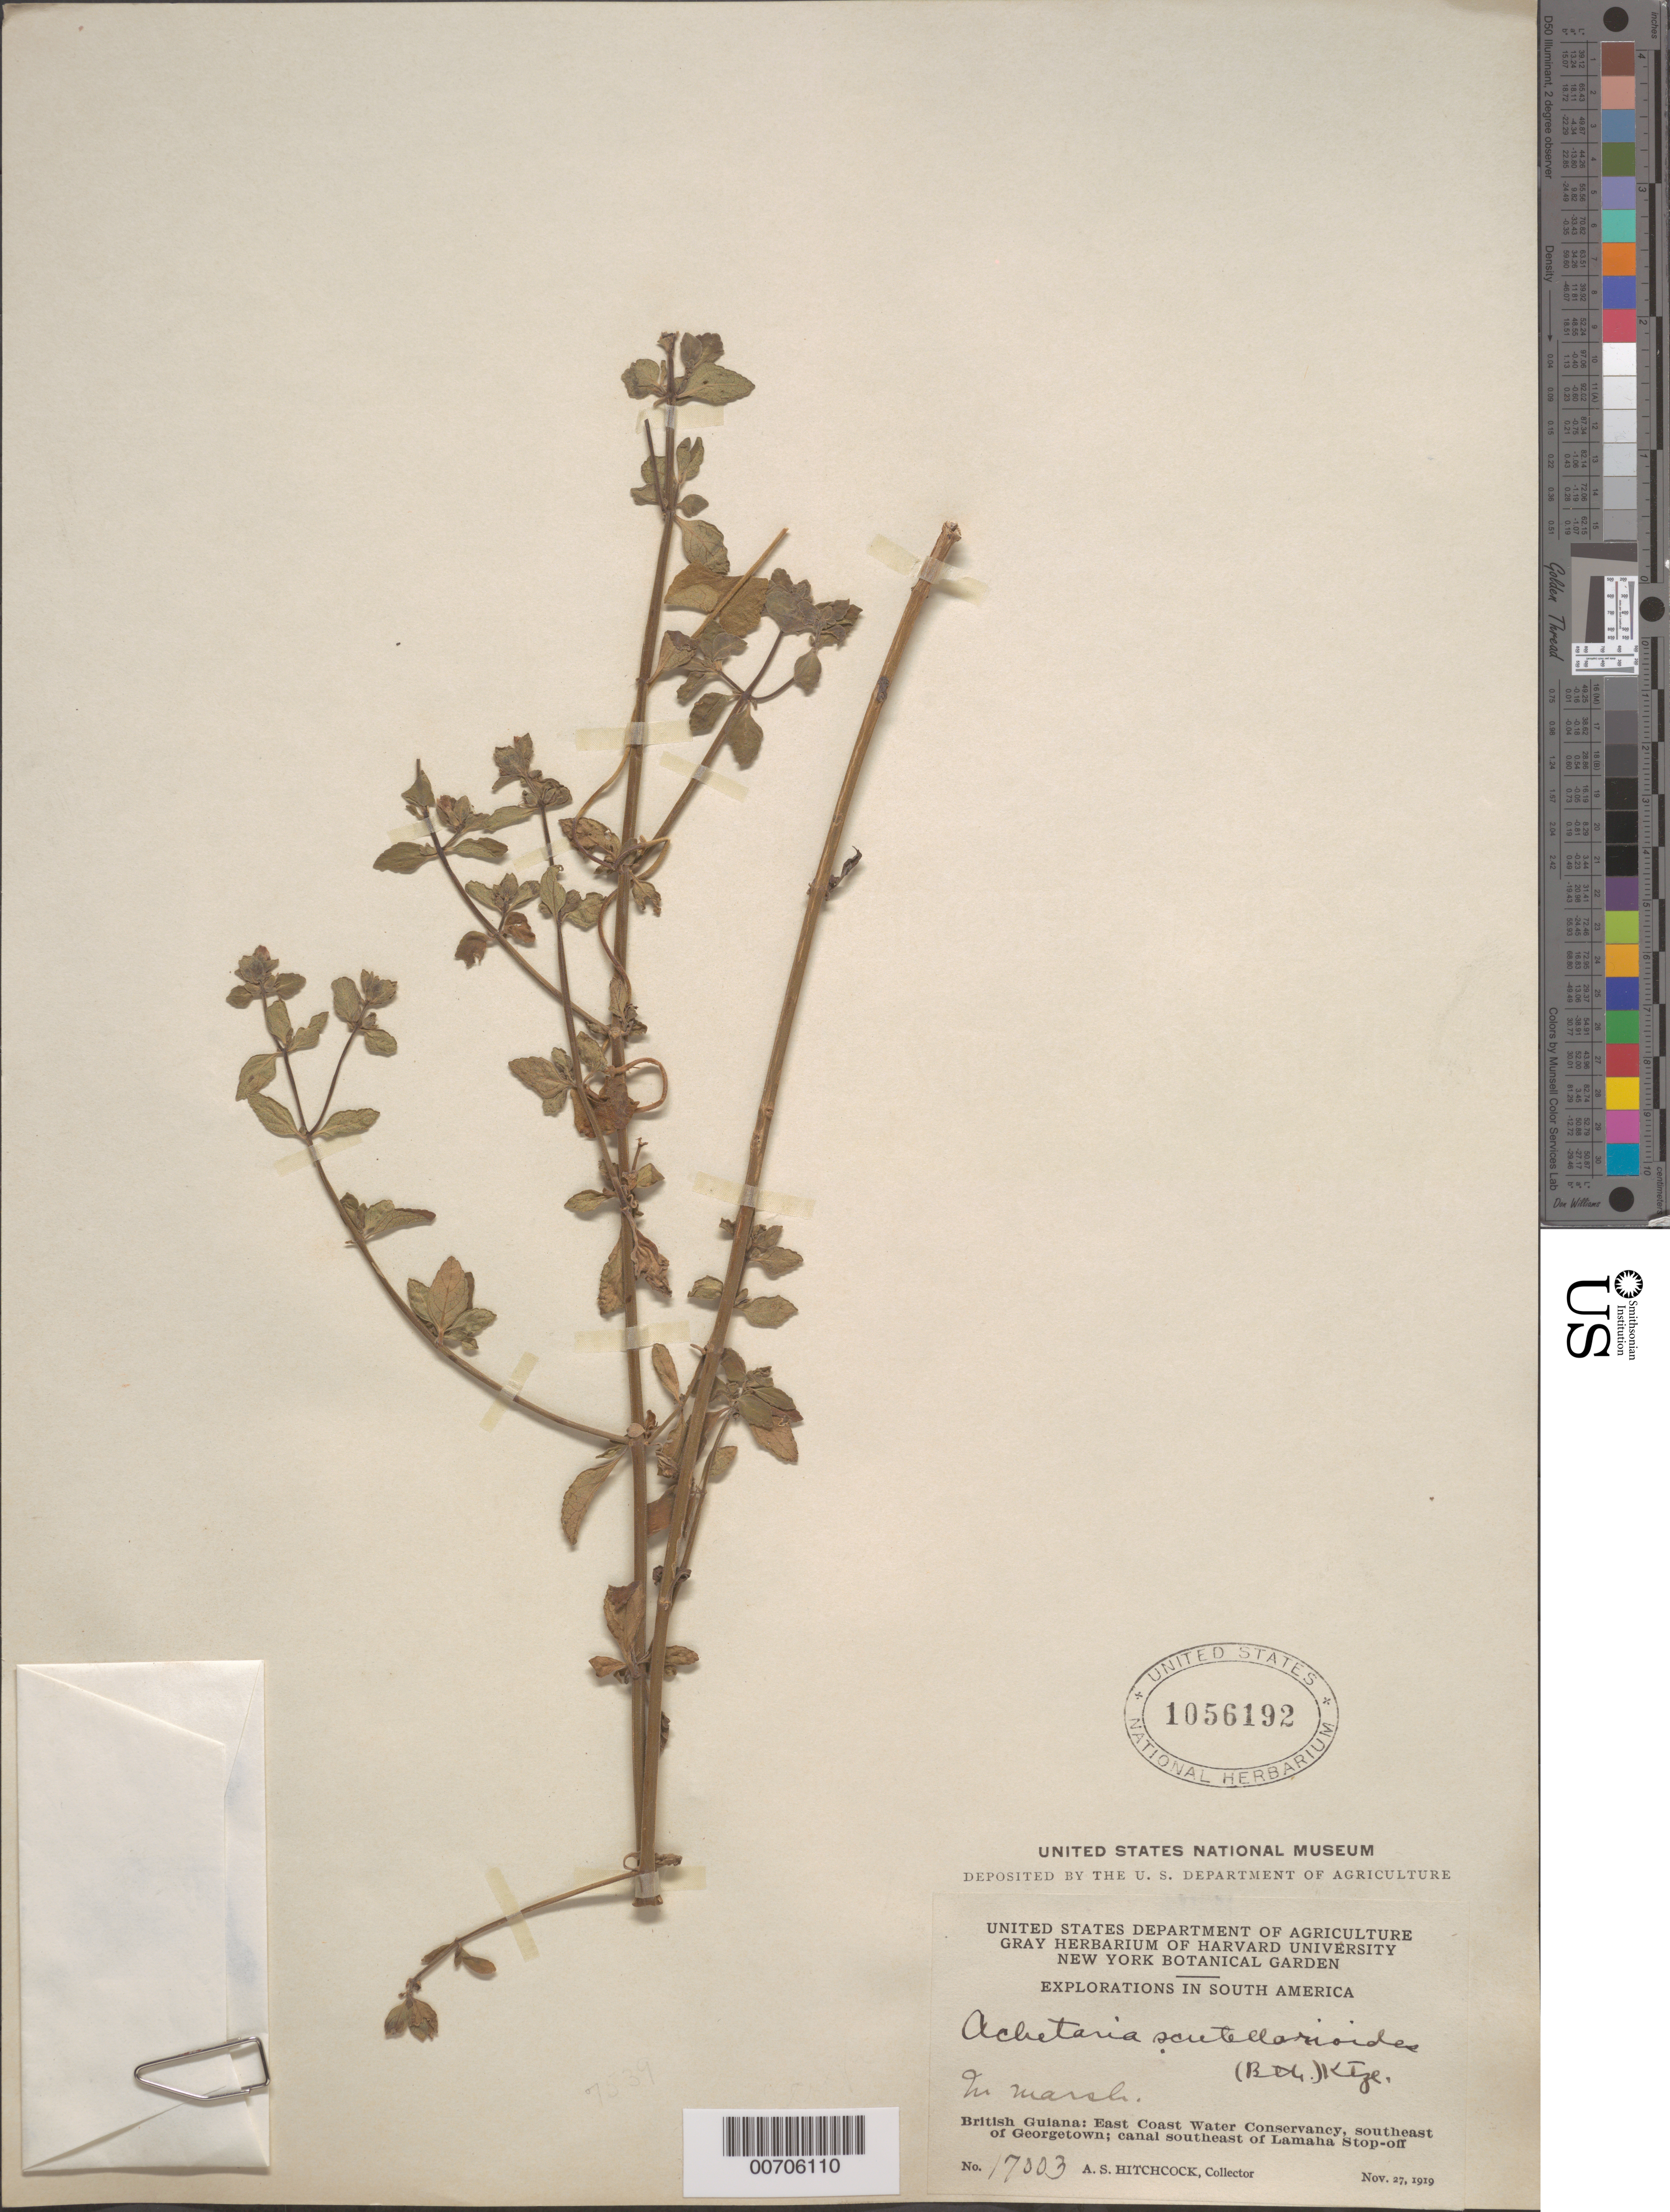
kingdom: Plantae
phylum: Tracheophyta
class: Magnoliopsida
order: Lamiales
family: Plantaginaceae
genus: Matourea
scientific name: Matourea scutellarioides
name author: (Benth.) Colletta & V.C. Souza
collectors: A. S. Hitchcock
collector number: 17003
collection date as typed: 27-Nov-19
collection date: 1919-11-27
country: Guyana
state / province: Demerara-Mahaica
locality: Georgetown, SE of, East Coast Water Conservancy, Lamaha Stop-Off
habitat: Marsh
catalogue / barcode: US 1056192